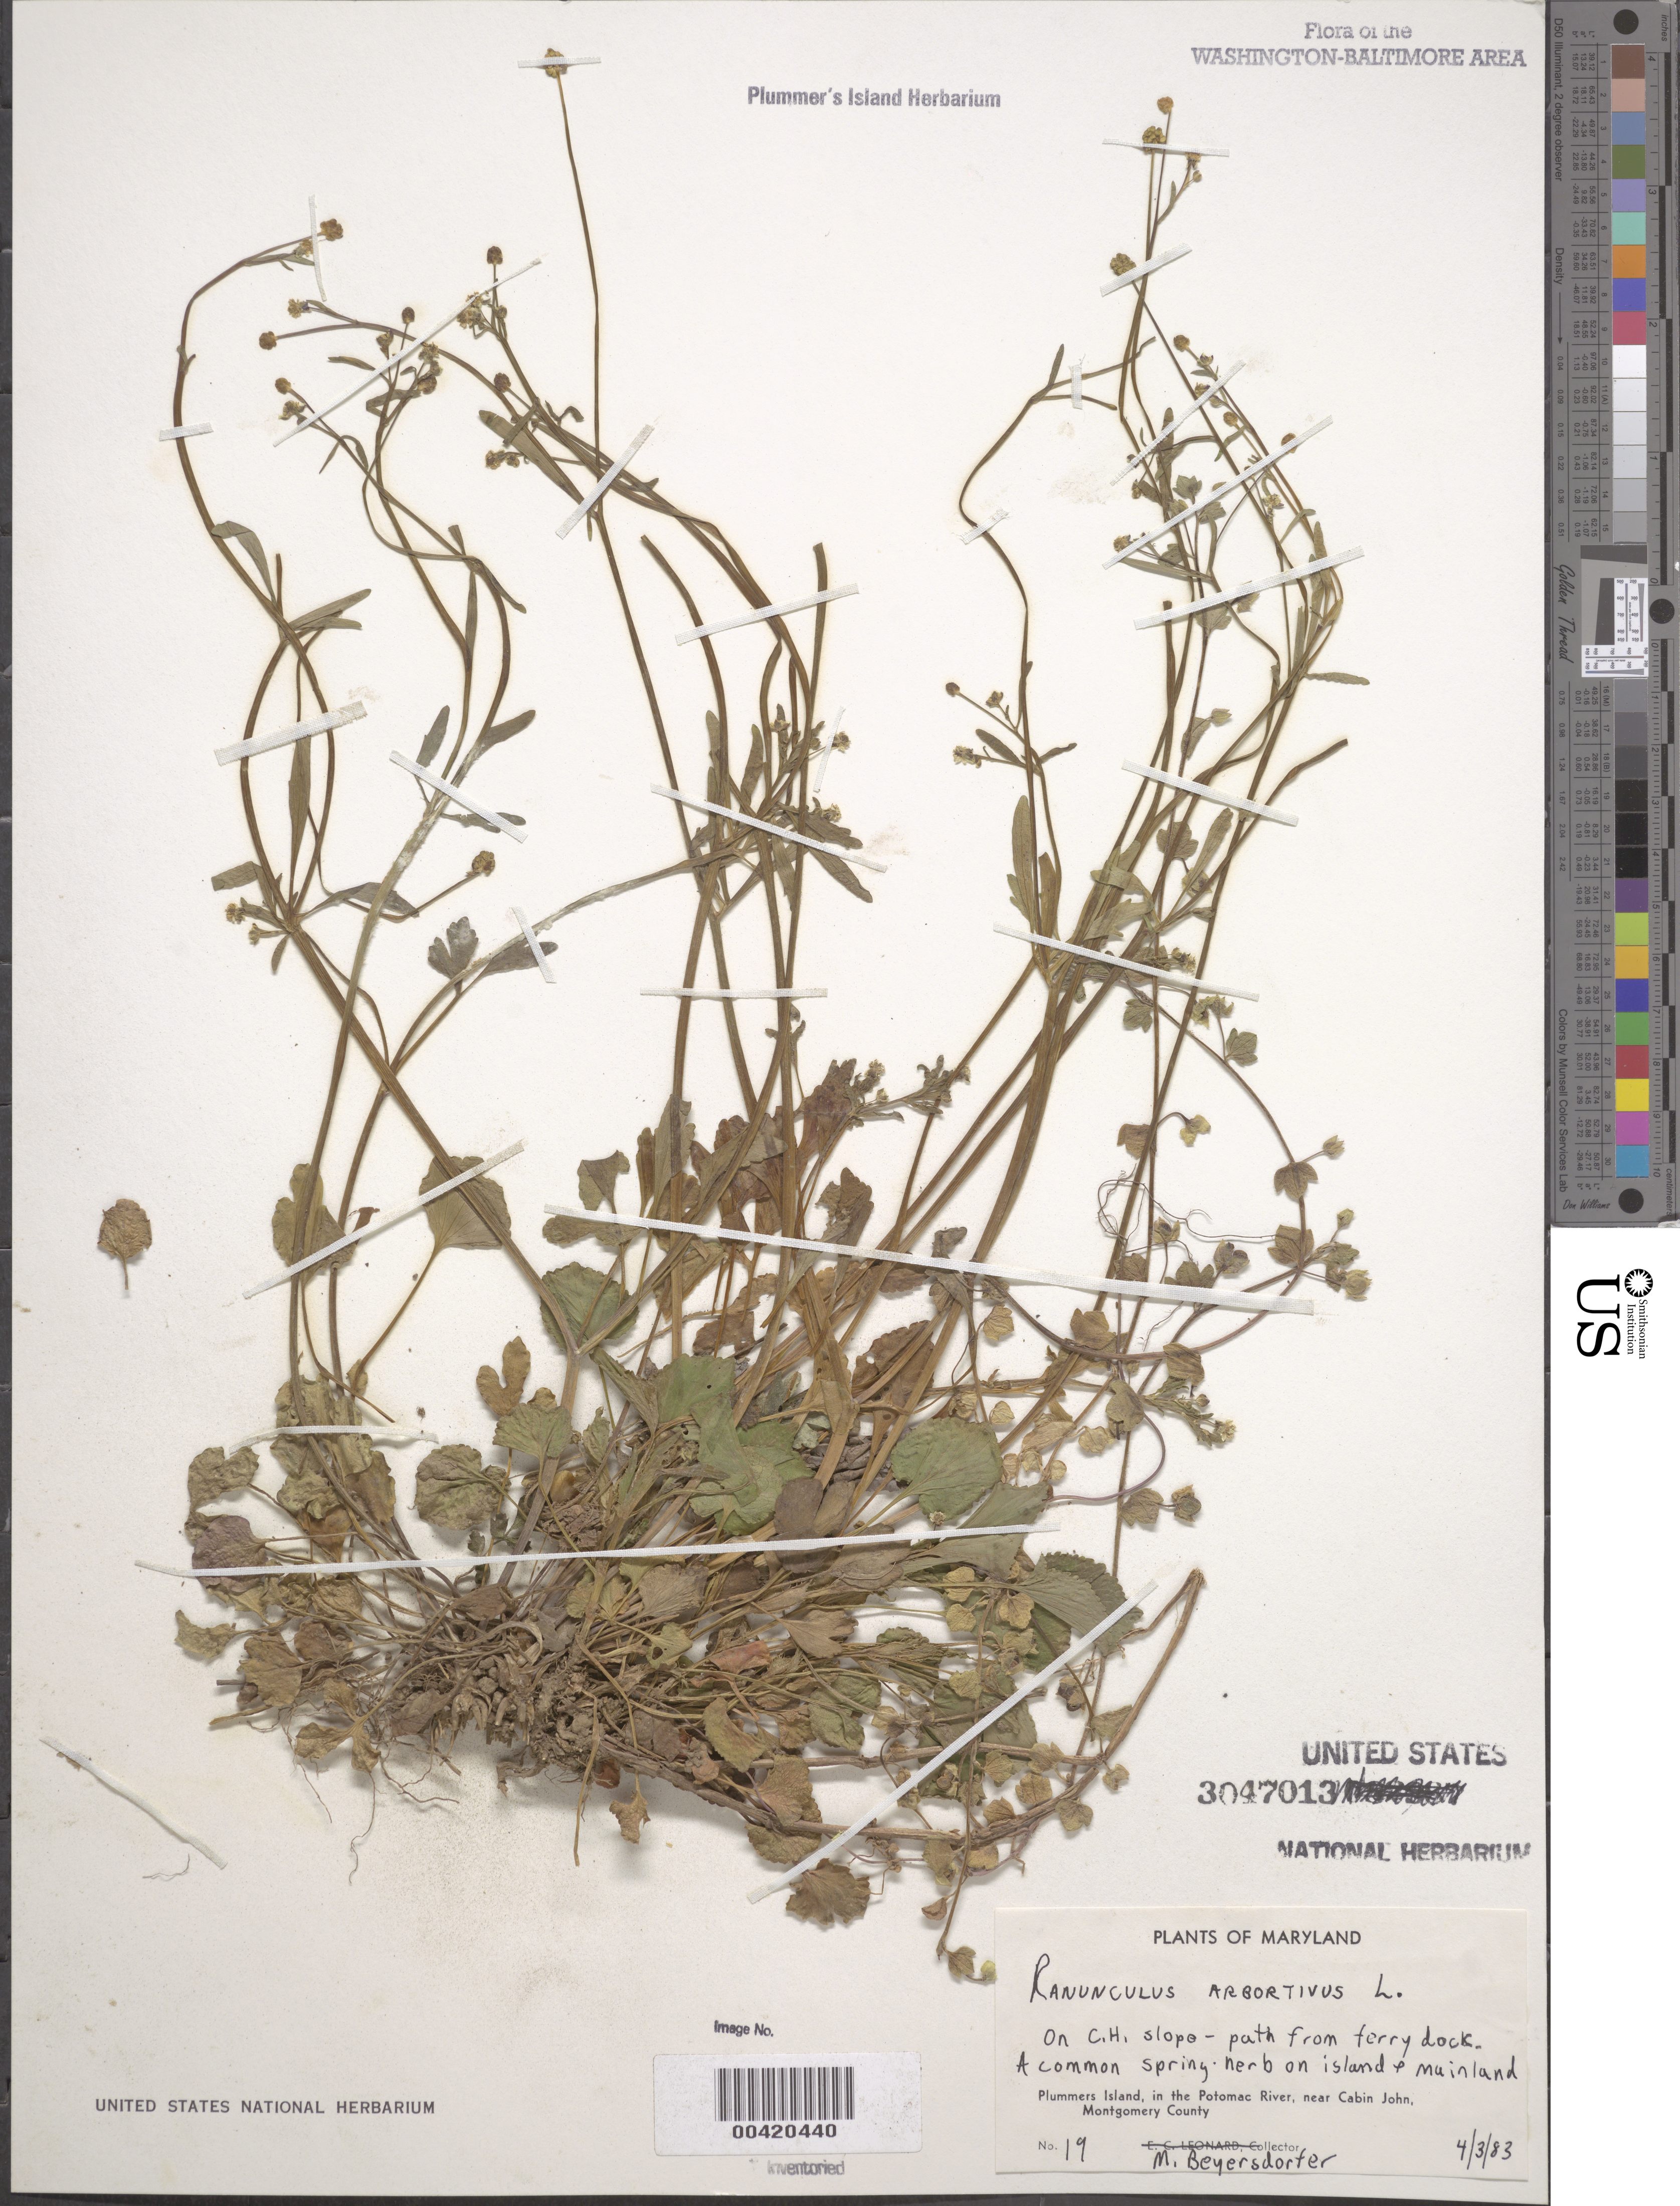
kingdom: Plantae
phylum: Tracheophyta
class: Magnoliopsida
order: Ranunculales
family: Ranunculaceae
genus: Ranunculus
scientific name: Ranunculus abortivus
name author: L.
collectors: M. Beyersdorfer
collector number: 19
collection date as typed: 03 Apr 1983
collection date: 1983-04-03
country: United States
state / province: Maryland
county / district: Montgomery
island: Plummers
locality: Plummer's Island; on Cabin Hill slope - path from Ferry dock C. & O. Canal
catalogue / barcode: US 3047013